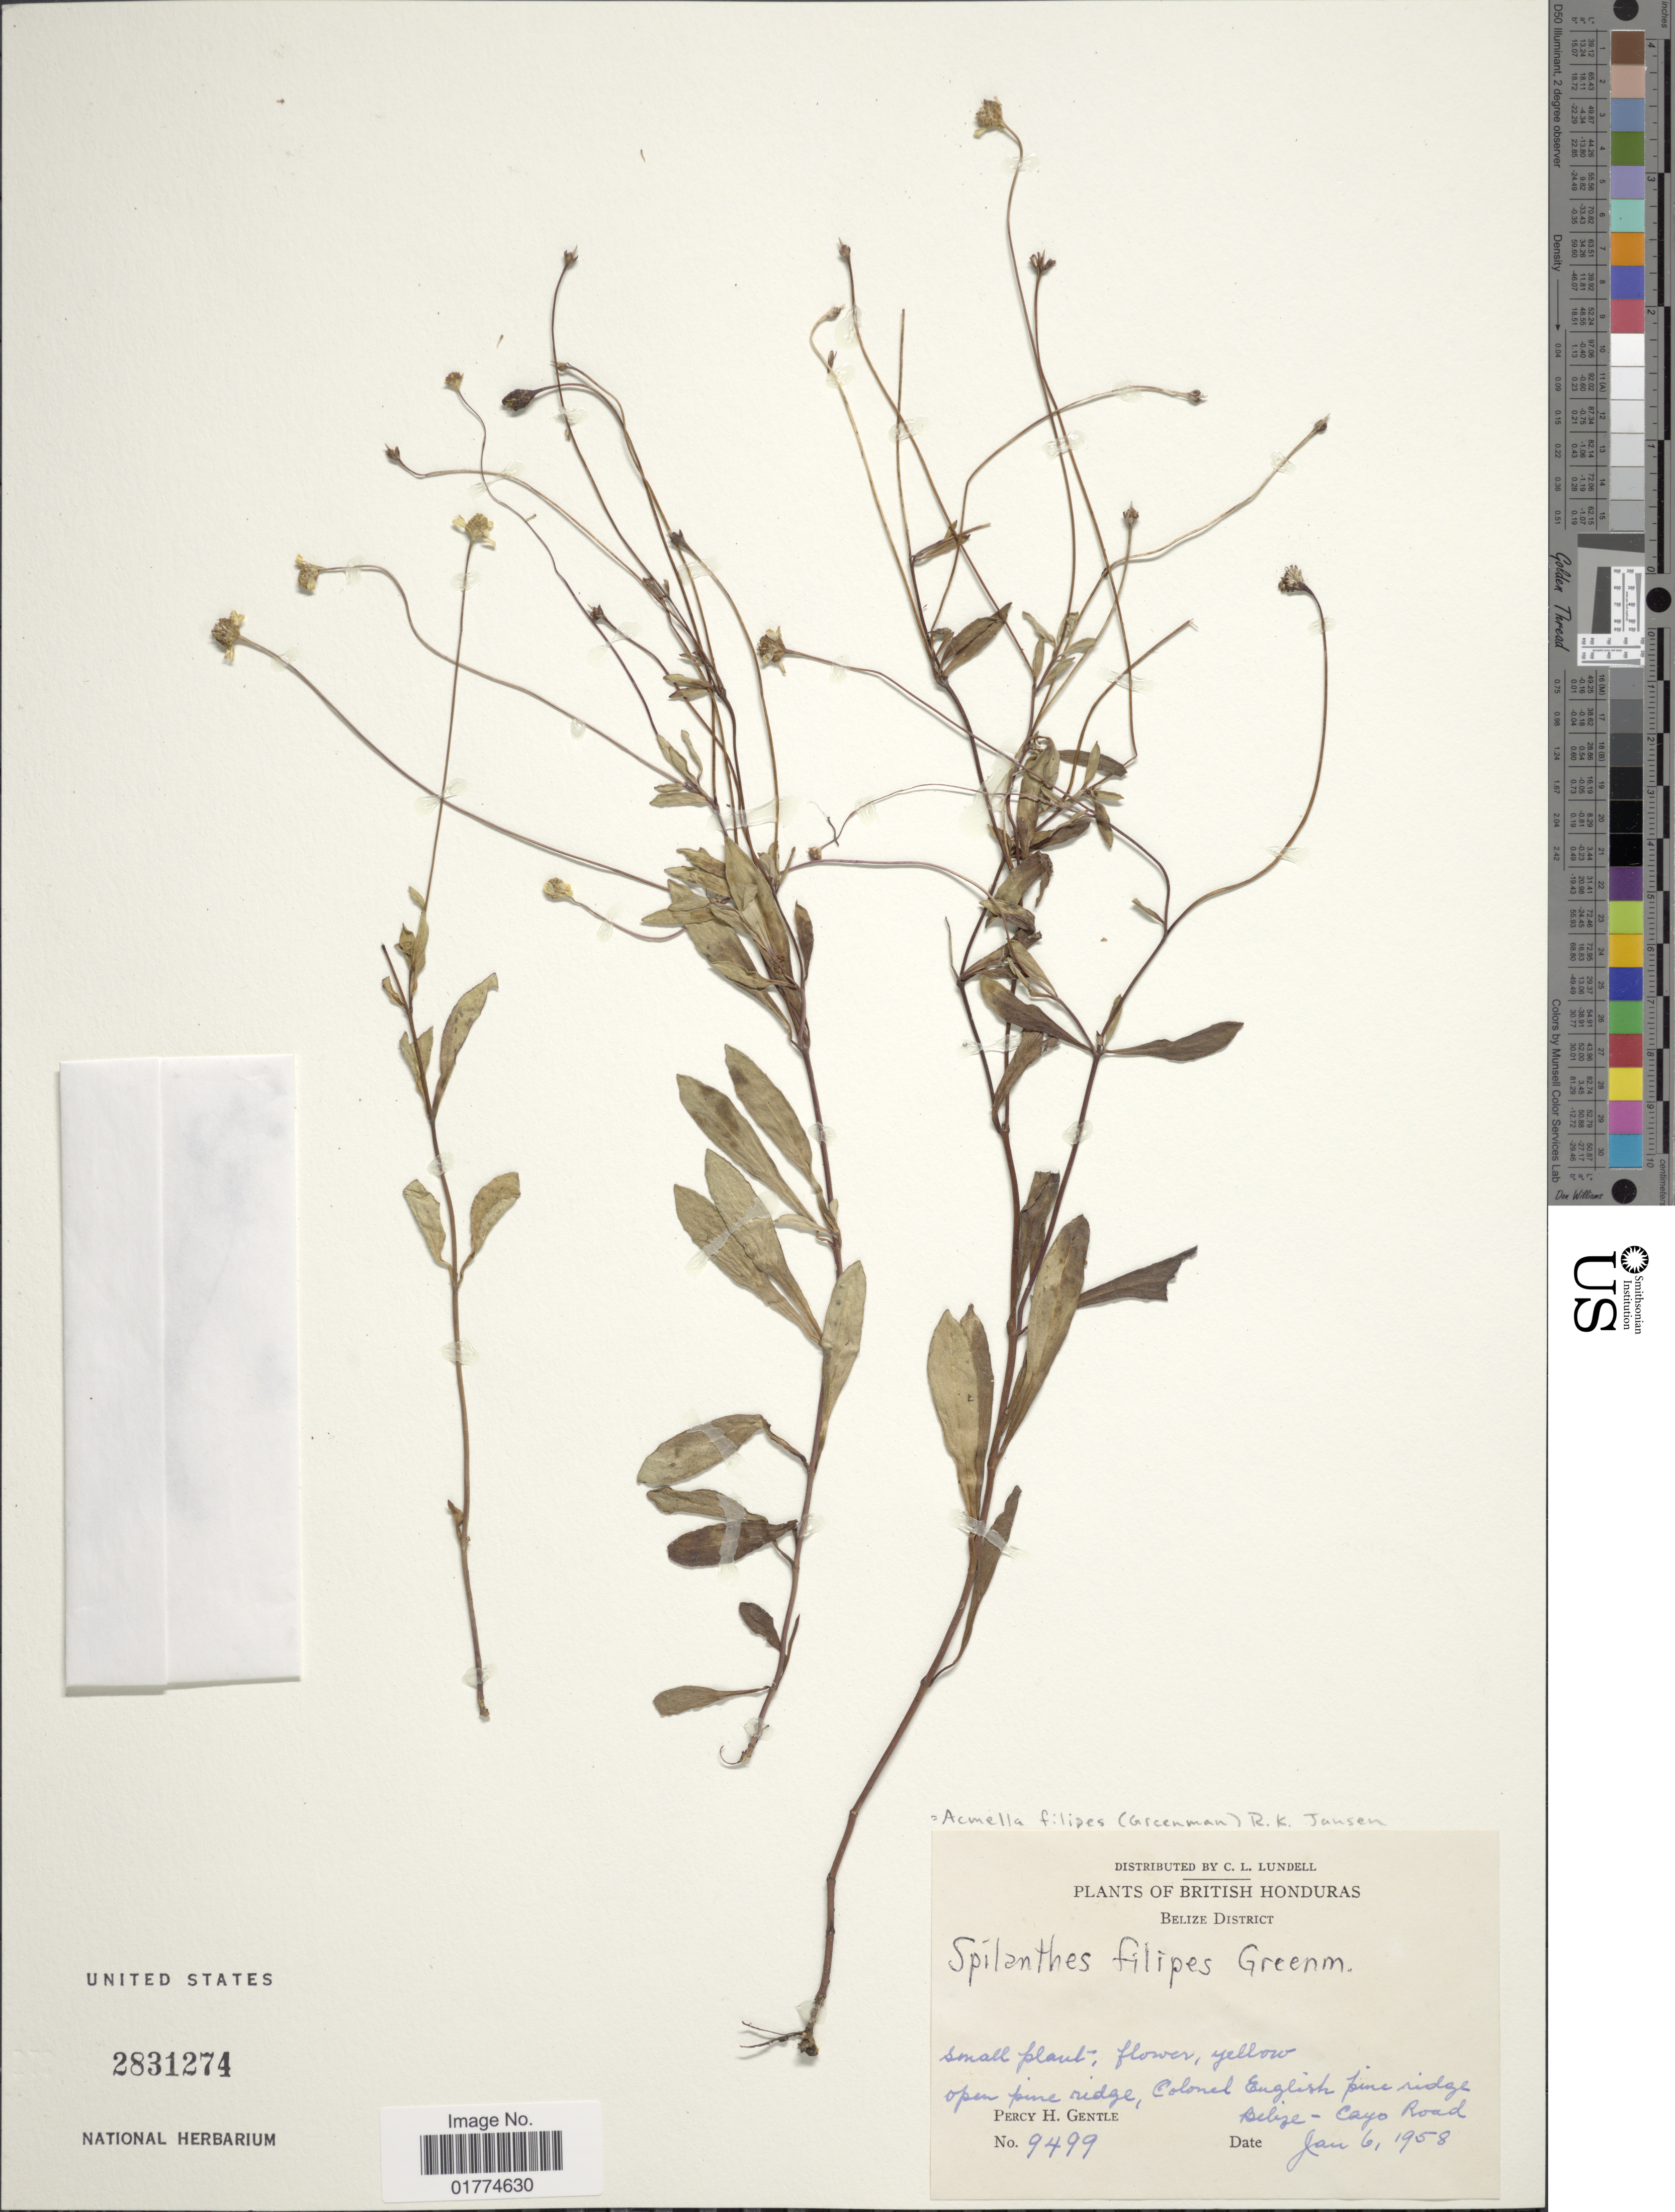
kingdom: Plantae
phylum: Tracheophyta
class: Magnoliopsida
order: Asterales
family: Asteraceae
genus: Acmella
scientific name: Acmella filipes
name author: (Greenm.) R.K. Jansen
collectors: P. H. Gentle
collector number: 9499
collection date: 1958-01-06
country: Belize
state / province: Belize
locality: British Honduras. Colonel English pine ridge Belize - Cayo Road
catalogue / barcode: US 2831274